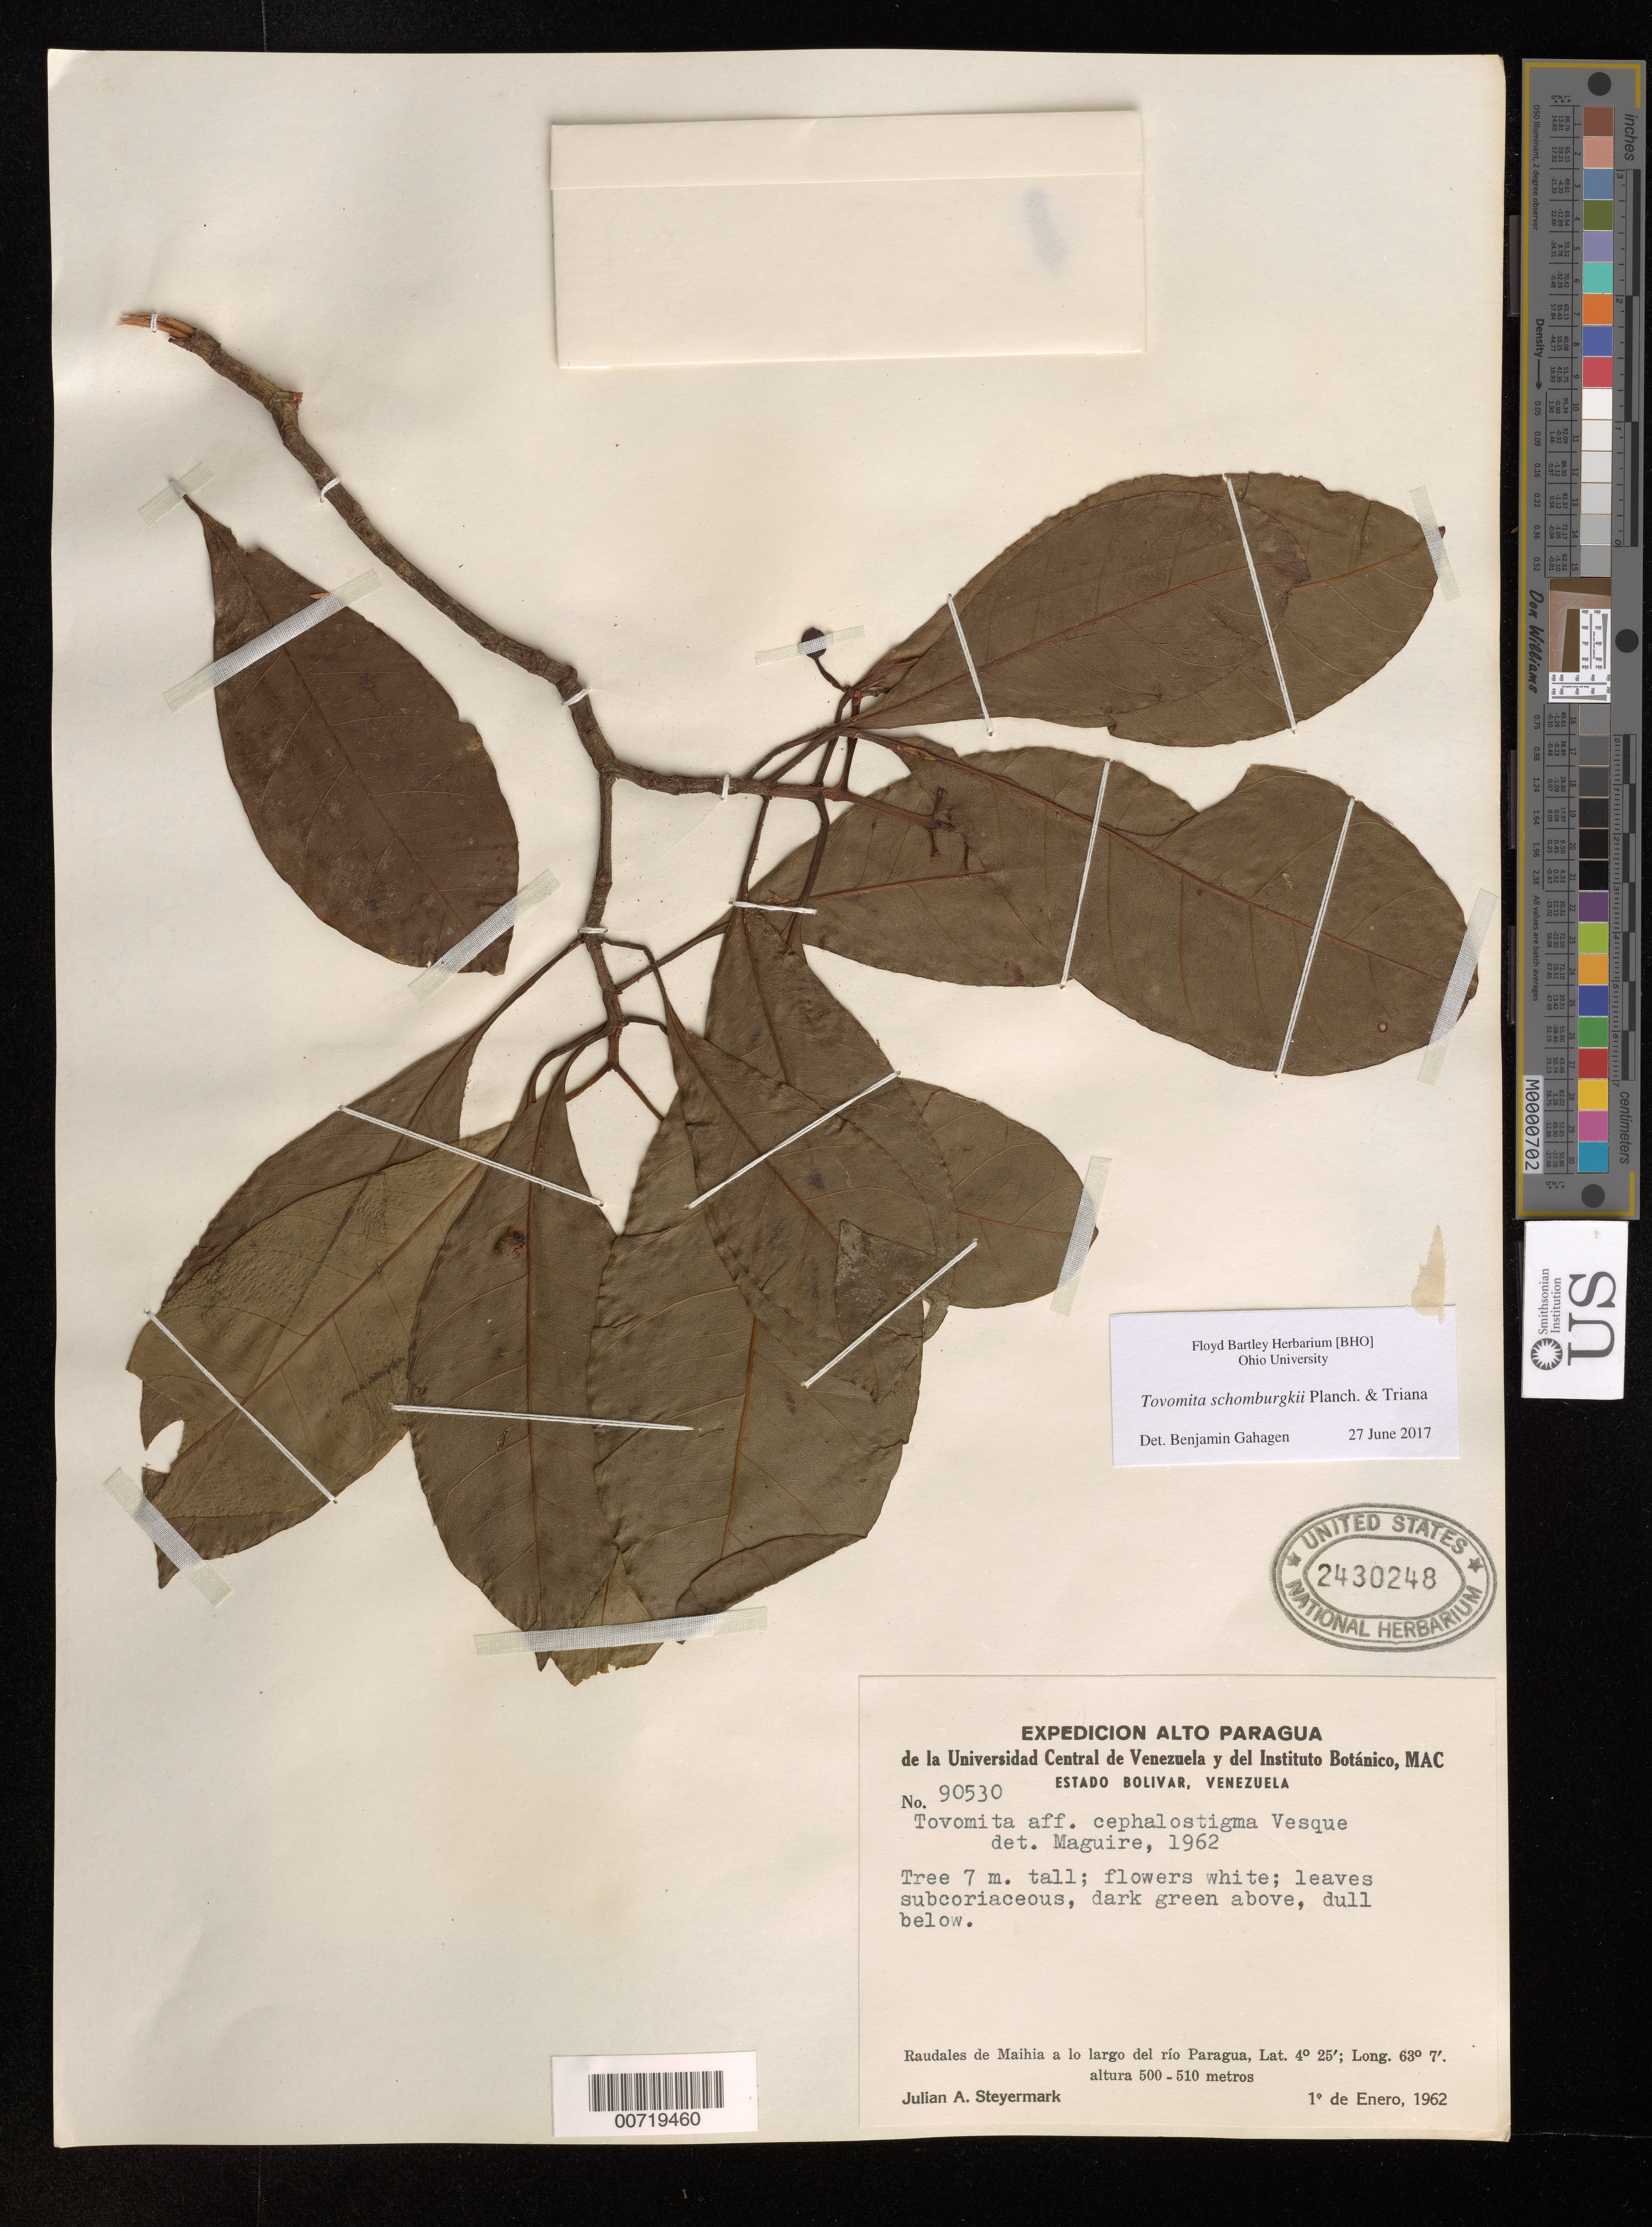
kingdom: Plantae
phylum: Tracheophyta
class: Magnoliopsida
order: Malpighiales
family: Clusiaceae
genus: Tovomita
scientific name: Tovomita schomburgkii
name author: Planch. & Triana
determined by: Gahagen, Benjamin, (BHO), Ohio University (UNITED STATES)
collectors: J. Steyermark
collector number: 90530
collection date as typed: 1-Jan-62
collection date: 1962-01-01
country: Venezuela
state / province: Bolívar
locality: Raudales de Maihia, Rió Paragua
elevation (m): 500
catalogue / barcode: US 2430248